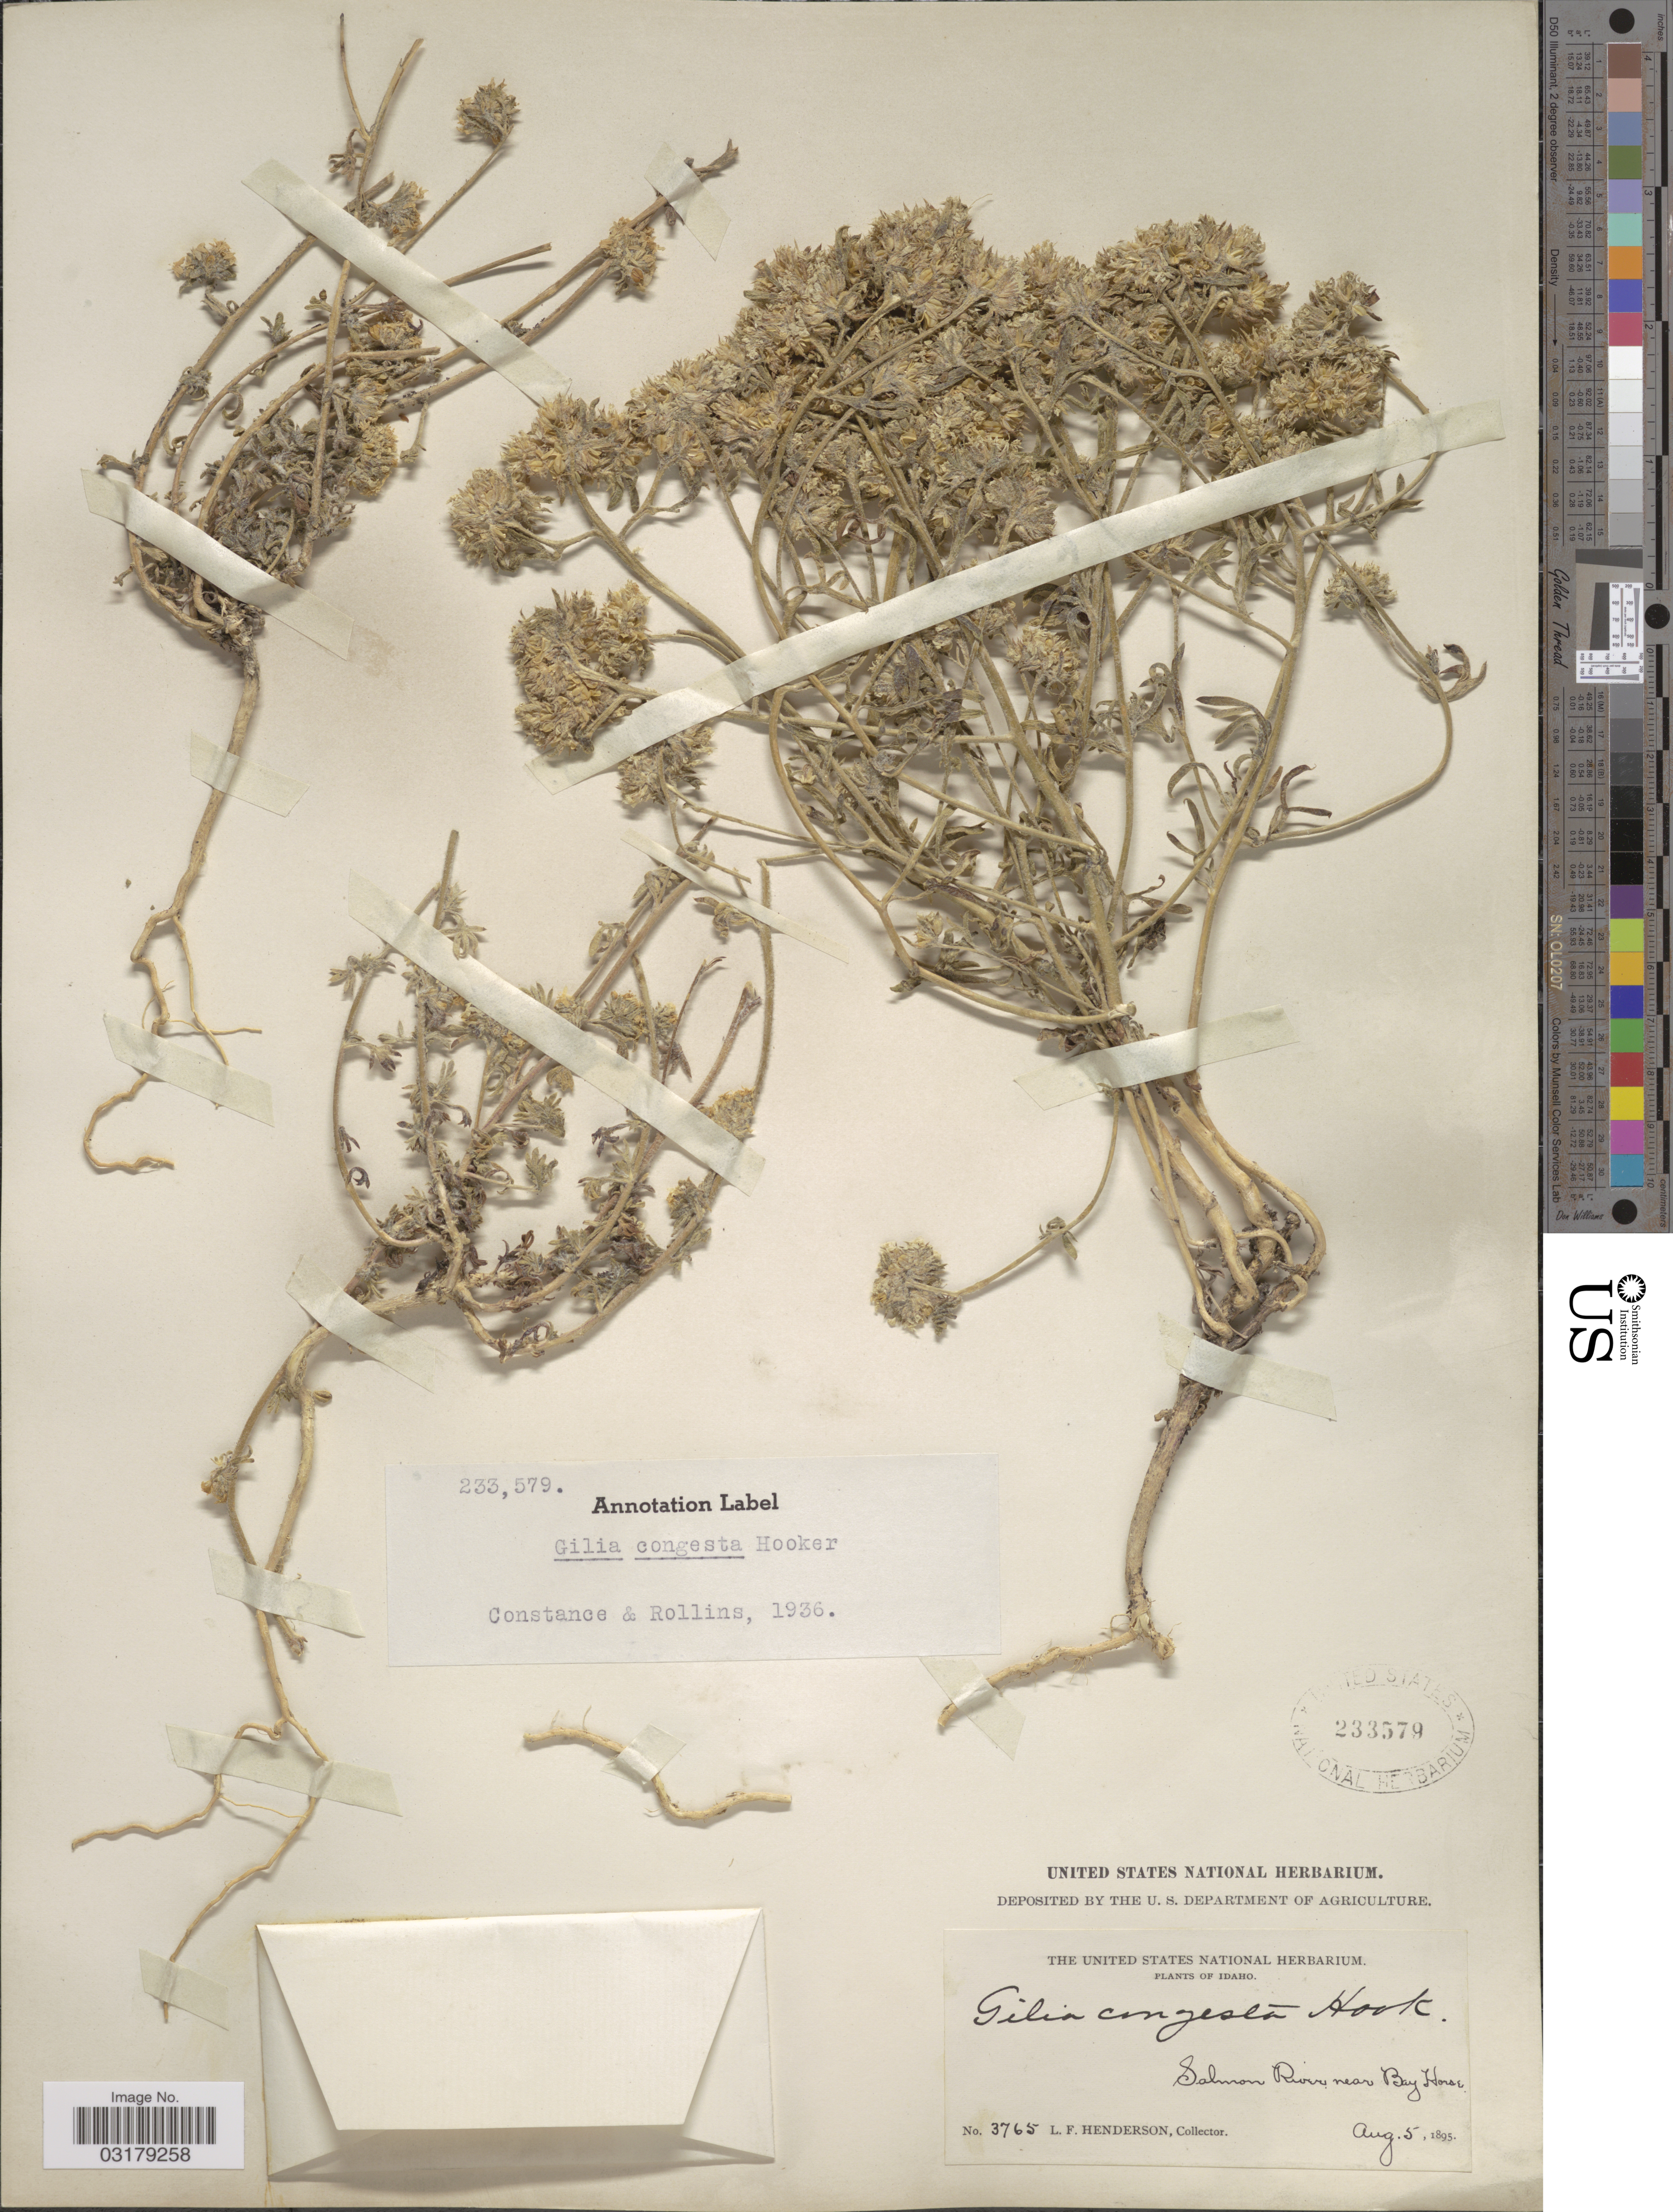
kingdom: Plantae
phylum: Tracheophyta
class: Magnoliopsida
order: Ericales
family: Polemoniaceae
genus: Ipomopsis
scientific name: Ipomopsis congesta subsp. congesta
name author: (Hook.) V.E. Grant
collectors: L. Henderson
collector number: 3765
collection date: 1895-08-05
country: United States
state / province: Idaho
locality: Salmon River near Bay Horse.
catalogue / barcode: US 233579